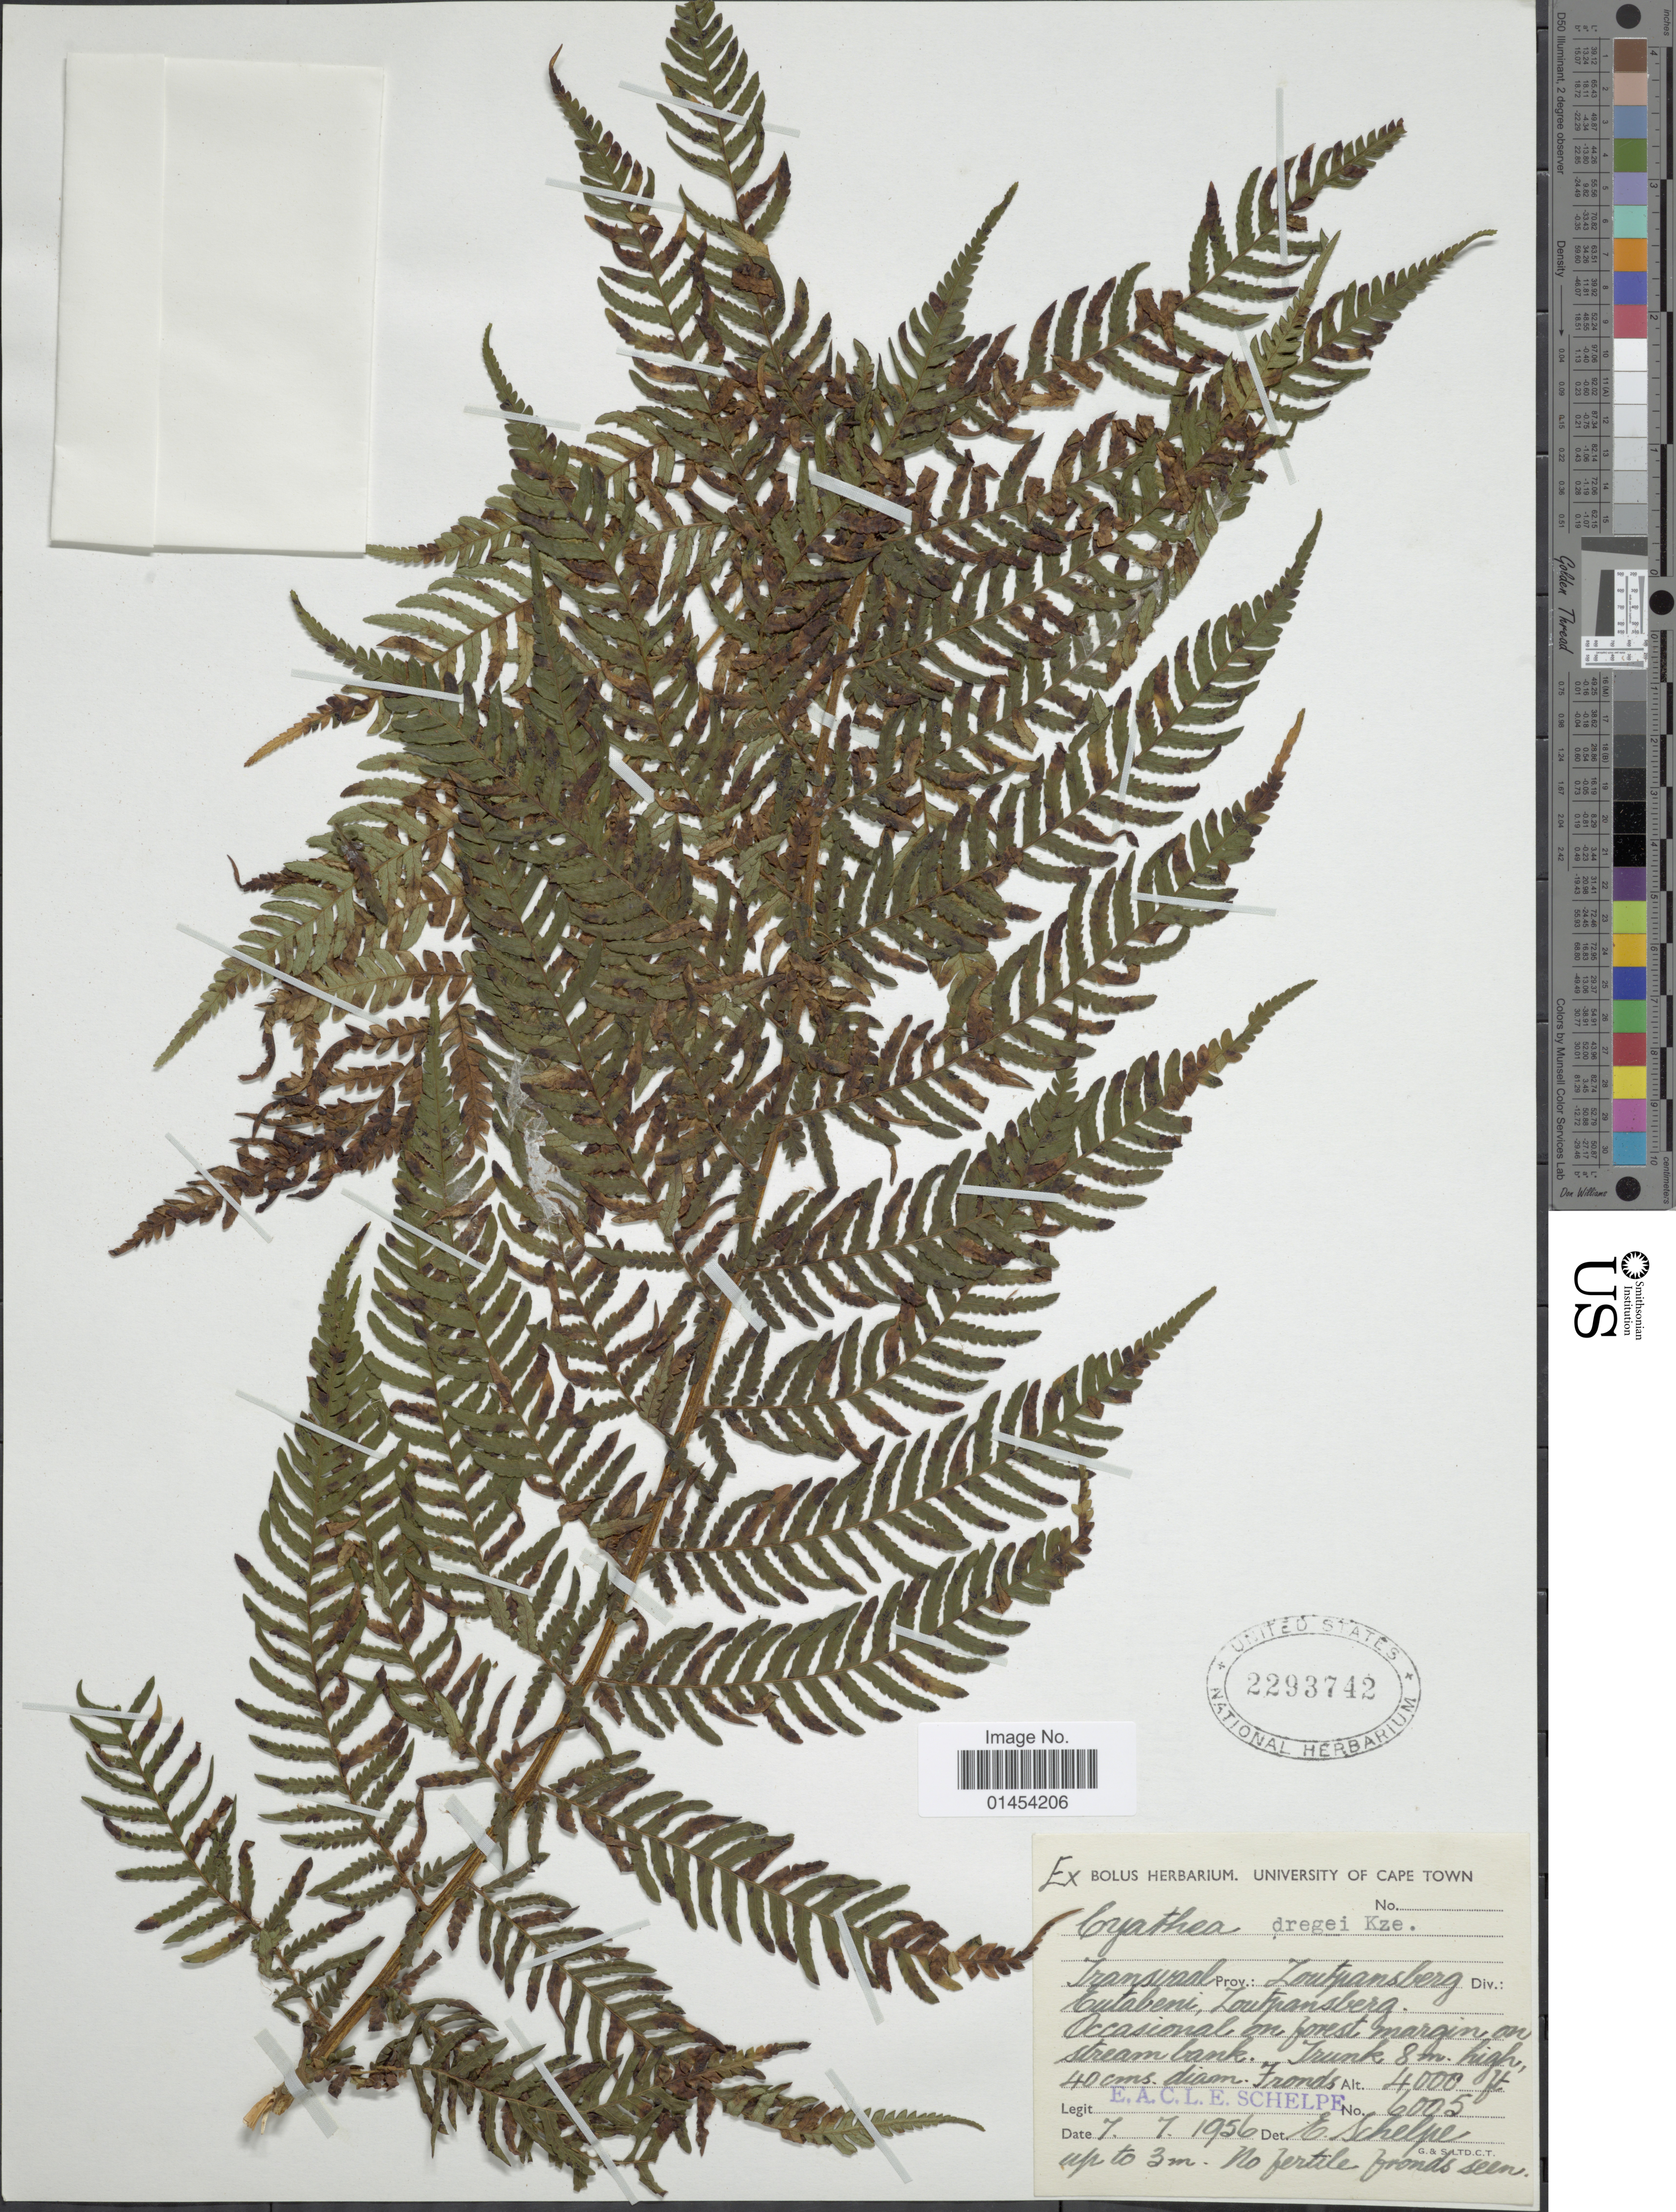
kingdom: Plantae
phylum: Tracheophyta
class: Polypodiopsida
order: Cyatheales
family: Cyatheaceae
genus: Cyathea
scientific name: Cyathea dregei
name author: Kunze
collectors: E. A. C. L. E. Schelpe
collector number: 6005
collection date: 1956-07-07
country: South Africa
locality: Transvaal. Prov.: Zoutpansberg. Div.: Eutabeni, Zoutpansberg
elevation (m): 1219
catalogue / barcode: US 2293742